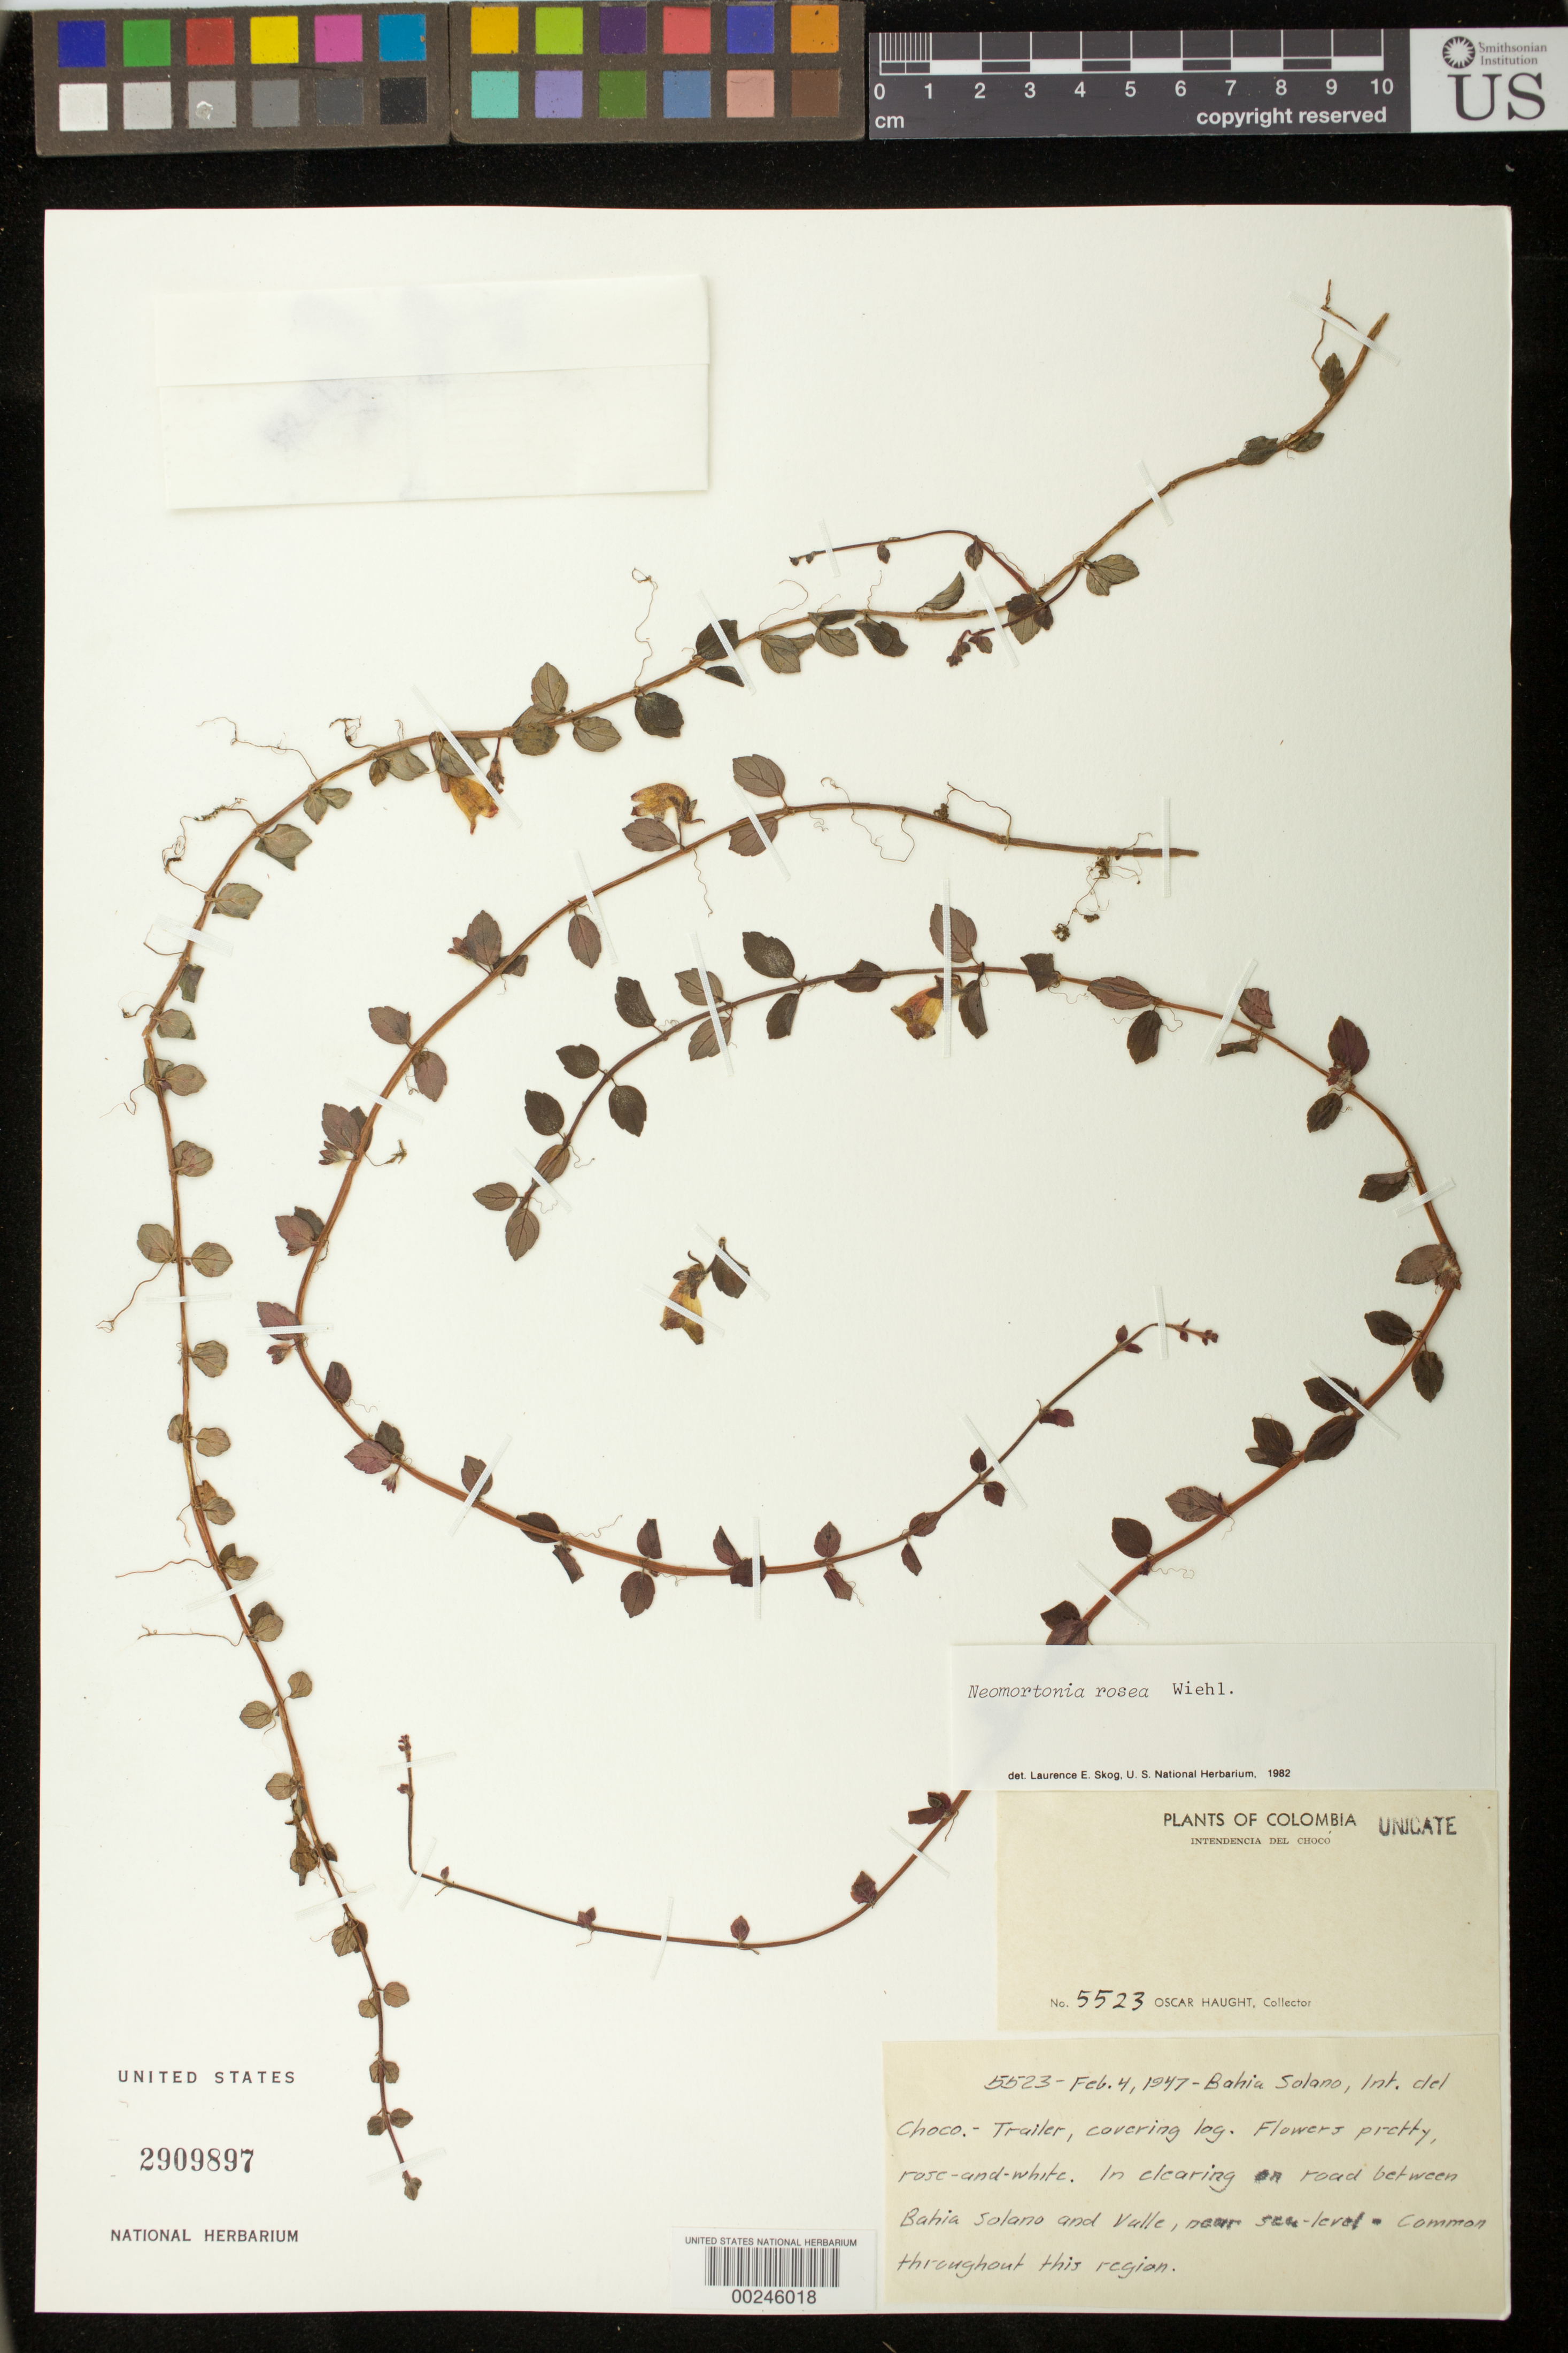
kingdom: Plantae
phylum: Tracheophyta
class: Magnoliopsida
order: Lamiales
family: Gesneriaceae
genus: Neomortonia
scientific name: Neomortonia rosea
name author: Wiehler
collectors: O. L. Haught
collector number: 5523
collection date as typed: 04 Feb 1947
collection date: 1947-02-04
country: Colombia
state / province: Chocó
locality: Road between Bahia Solano and Valle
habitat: In clearing; near sea level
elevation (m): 0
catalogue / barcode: US 2909897